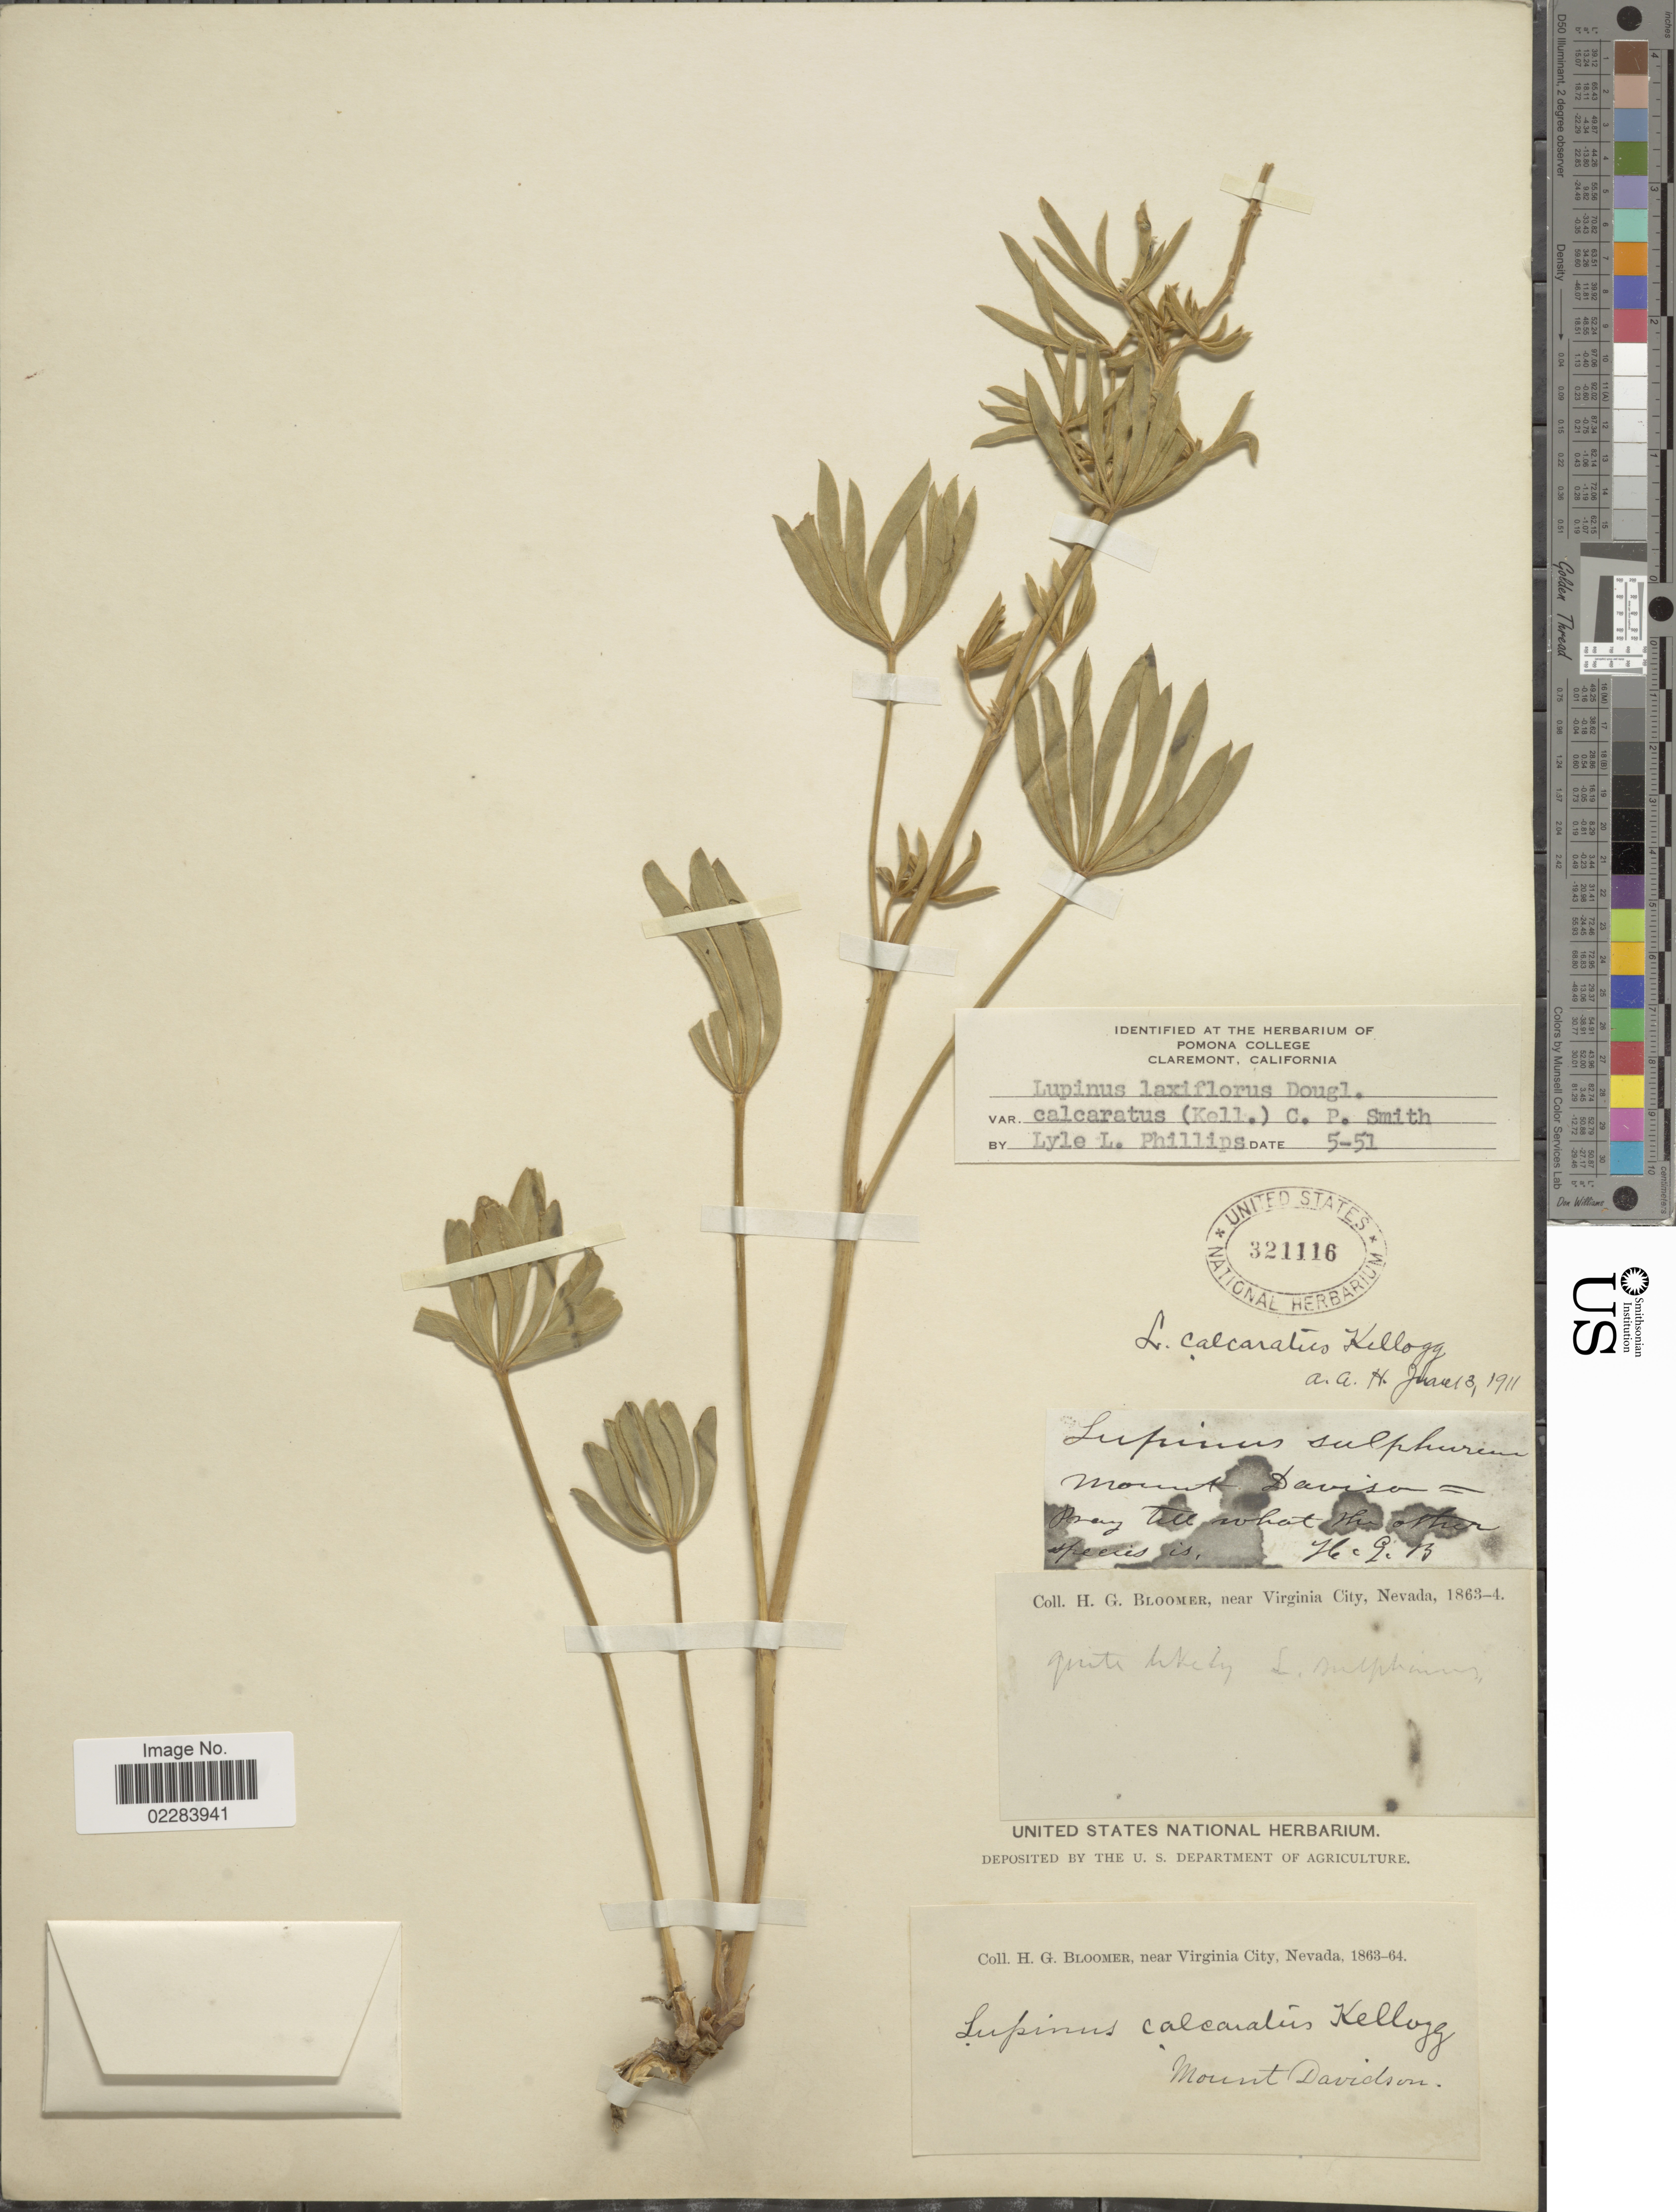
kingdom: Plantae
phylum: Tracheophyta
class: Magnoliopsida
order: Fabales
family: Fabaceae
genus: Lupinus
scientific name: Lupinus arbustus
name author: Lindl.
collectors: H. Bloomer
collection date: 1863/1864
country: United States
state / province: Nevada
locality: Near Verginia City. Mount Davidson.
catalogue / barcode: US 321116